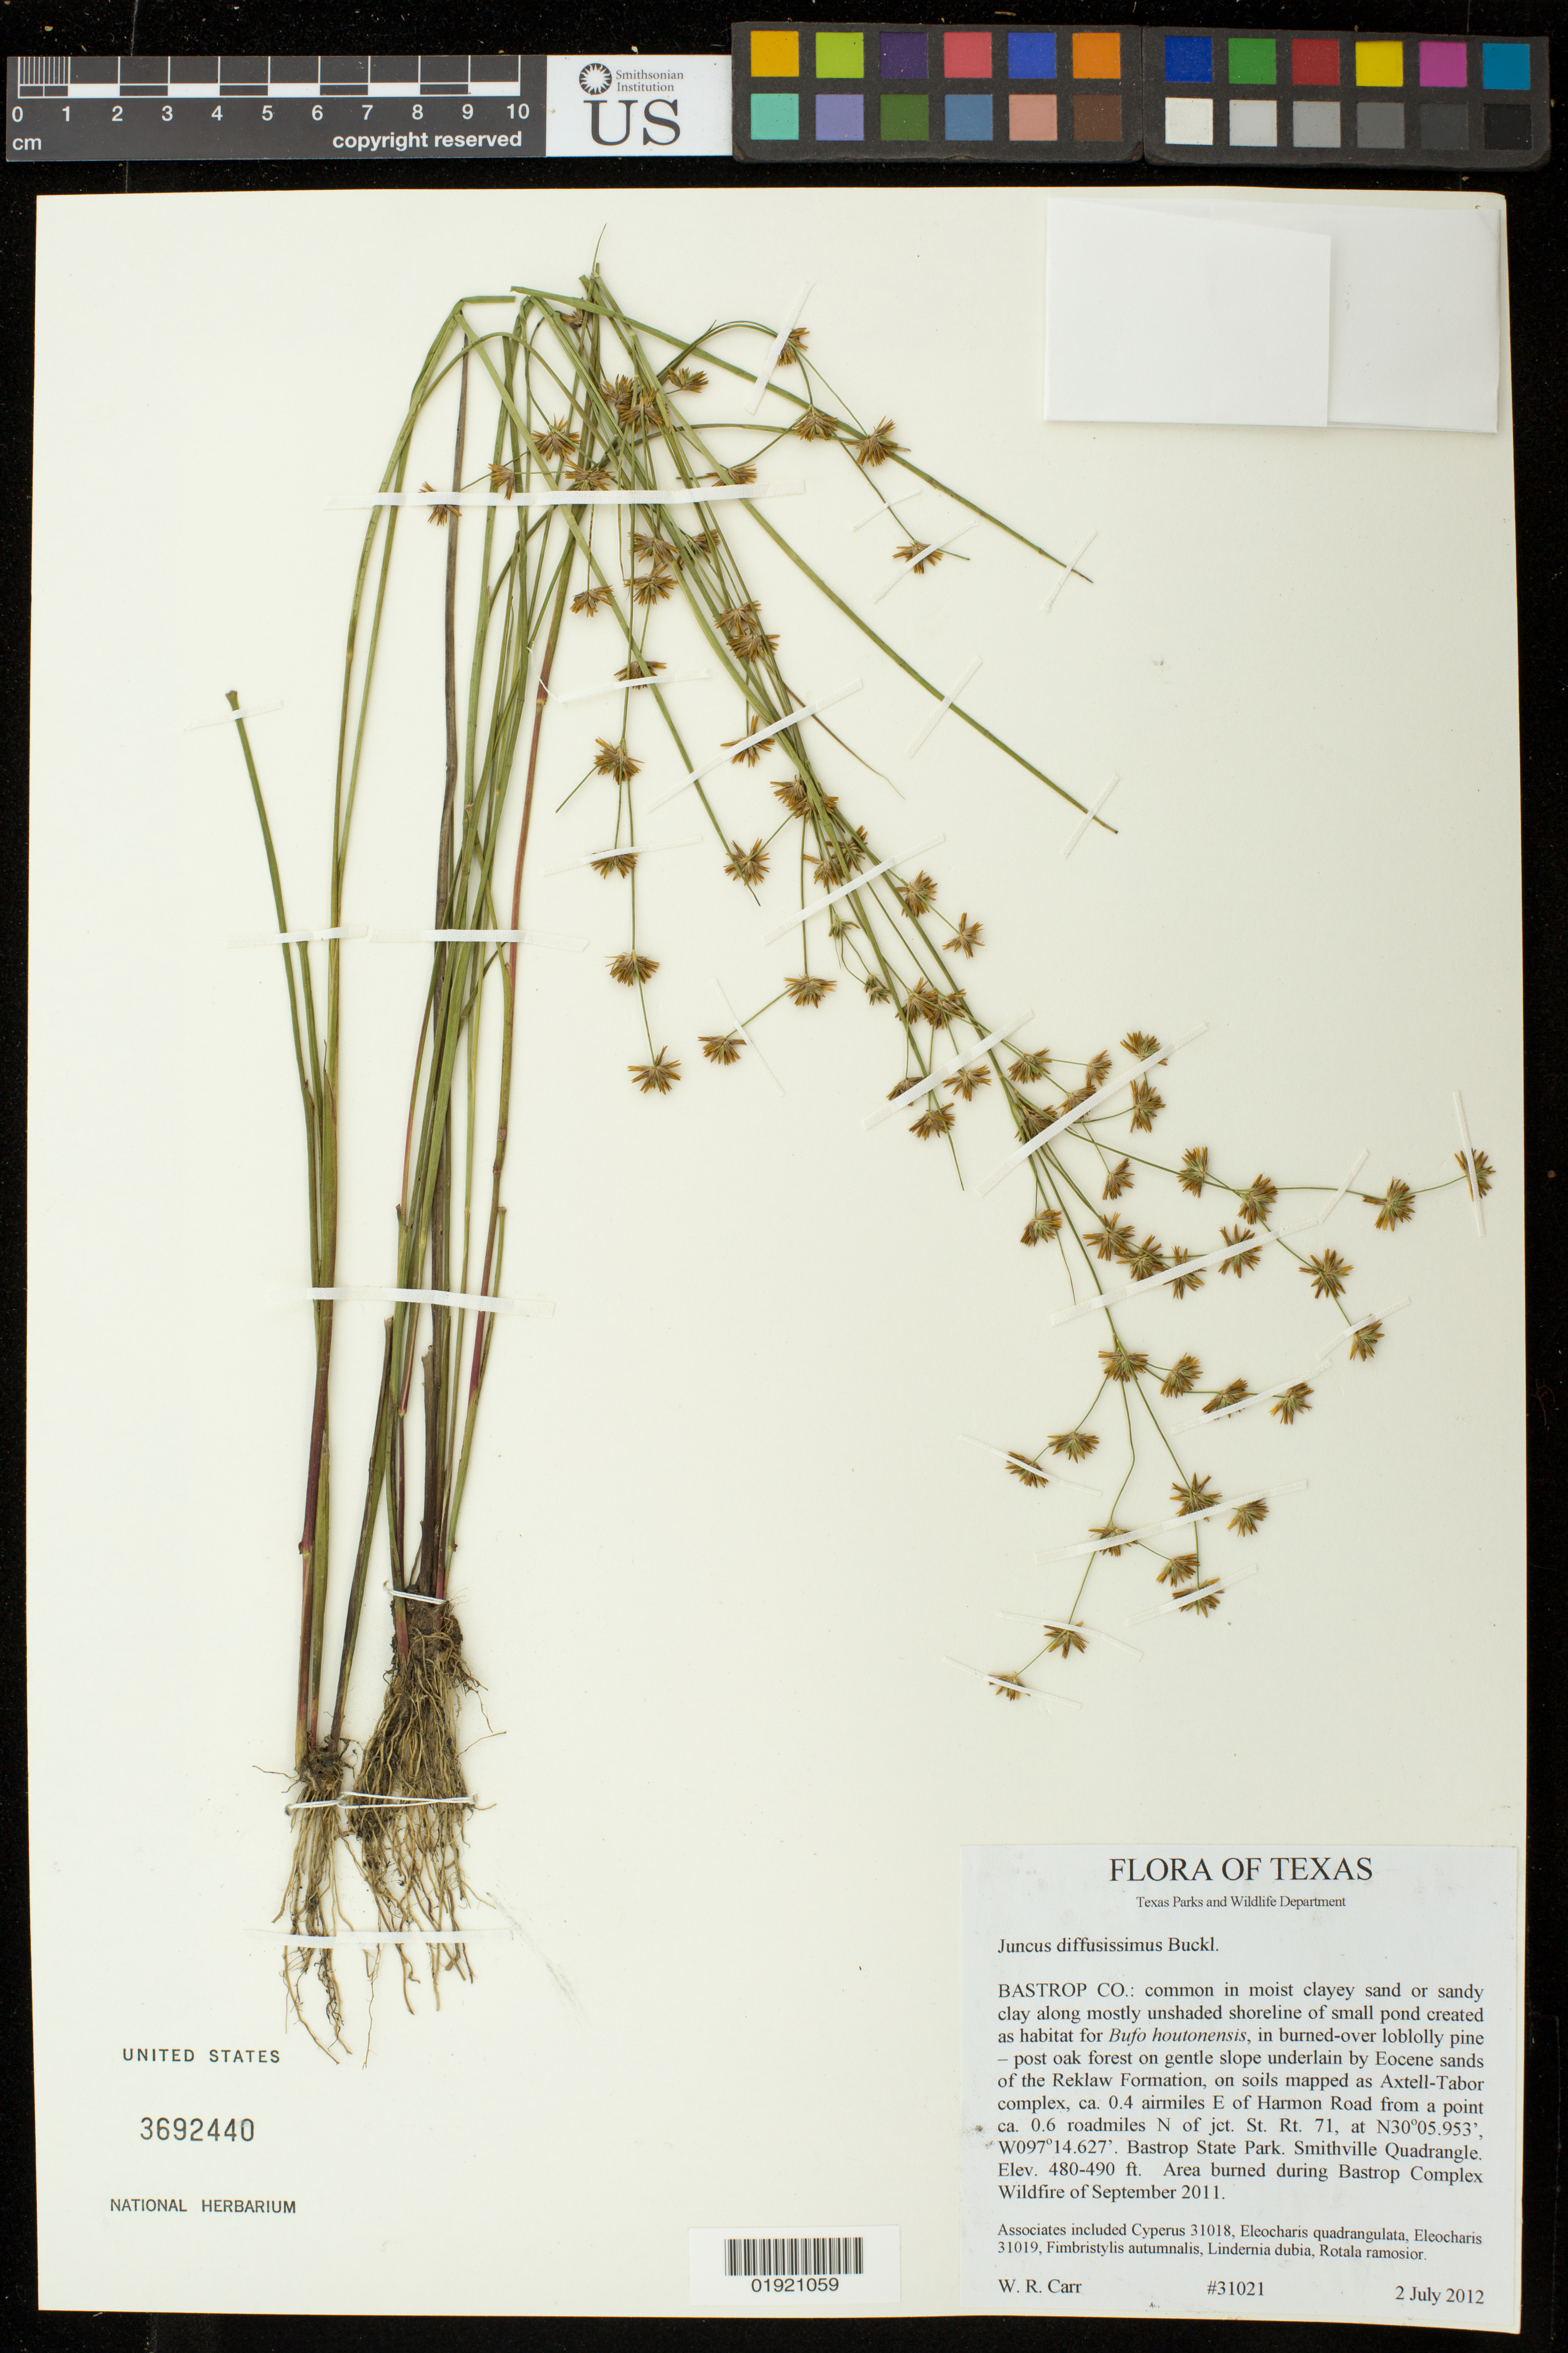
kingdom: Plantae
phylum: Tracheophyta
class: Liliopsida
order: Poales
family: Juncaceae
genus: Juncus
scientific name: Juncus diffusissimus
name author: Buckley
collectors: W. Carr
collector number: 31021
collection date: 2012-07-02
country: United States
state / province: Texas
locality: Bastrop Co.: ca. 0.4 airmiles E of Harmon Road from a point ca. 0.6 roadmiles N of jct. St. Rt. 71, Bastrop State Park. Smithville NW Quadrangle. Area lightly burned during Bastrop Complex Wildfire of September 2011.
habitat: Common in moist clayey sand or sandy clay along mostly unshaded shoreline of small pond created as habitat for Bufo houtonensis, in burned-over loblolly pine - post oak forest on gently slope underlain by Eocene sands of the Reklaw Formation, on soils mapped as Axtell-Tabor complex.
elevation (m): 146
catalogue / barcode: US 3692440